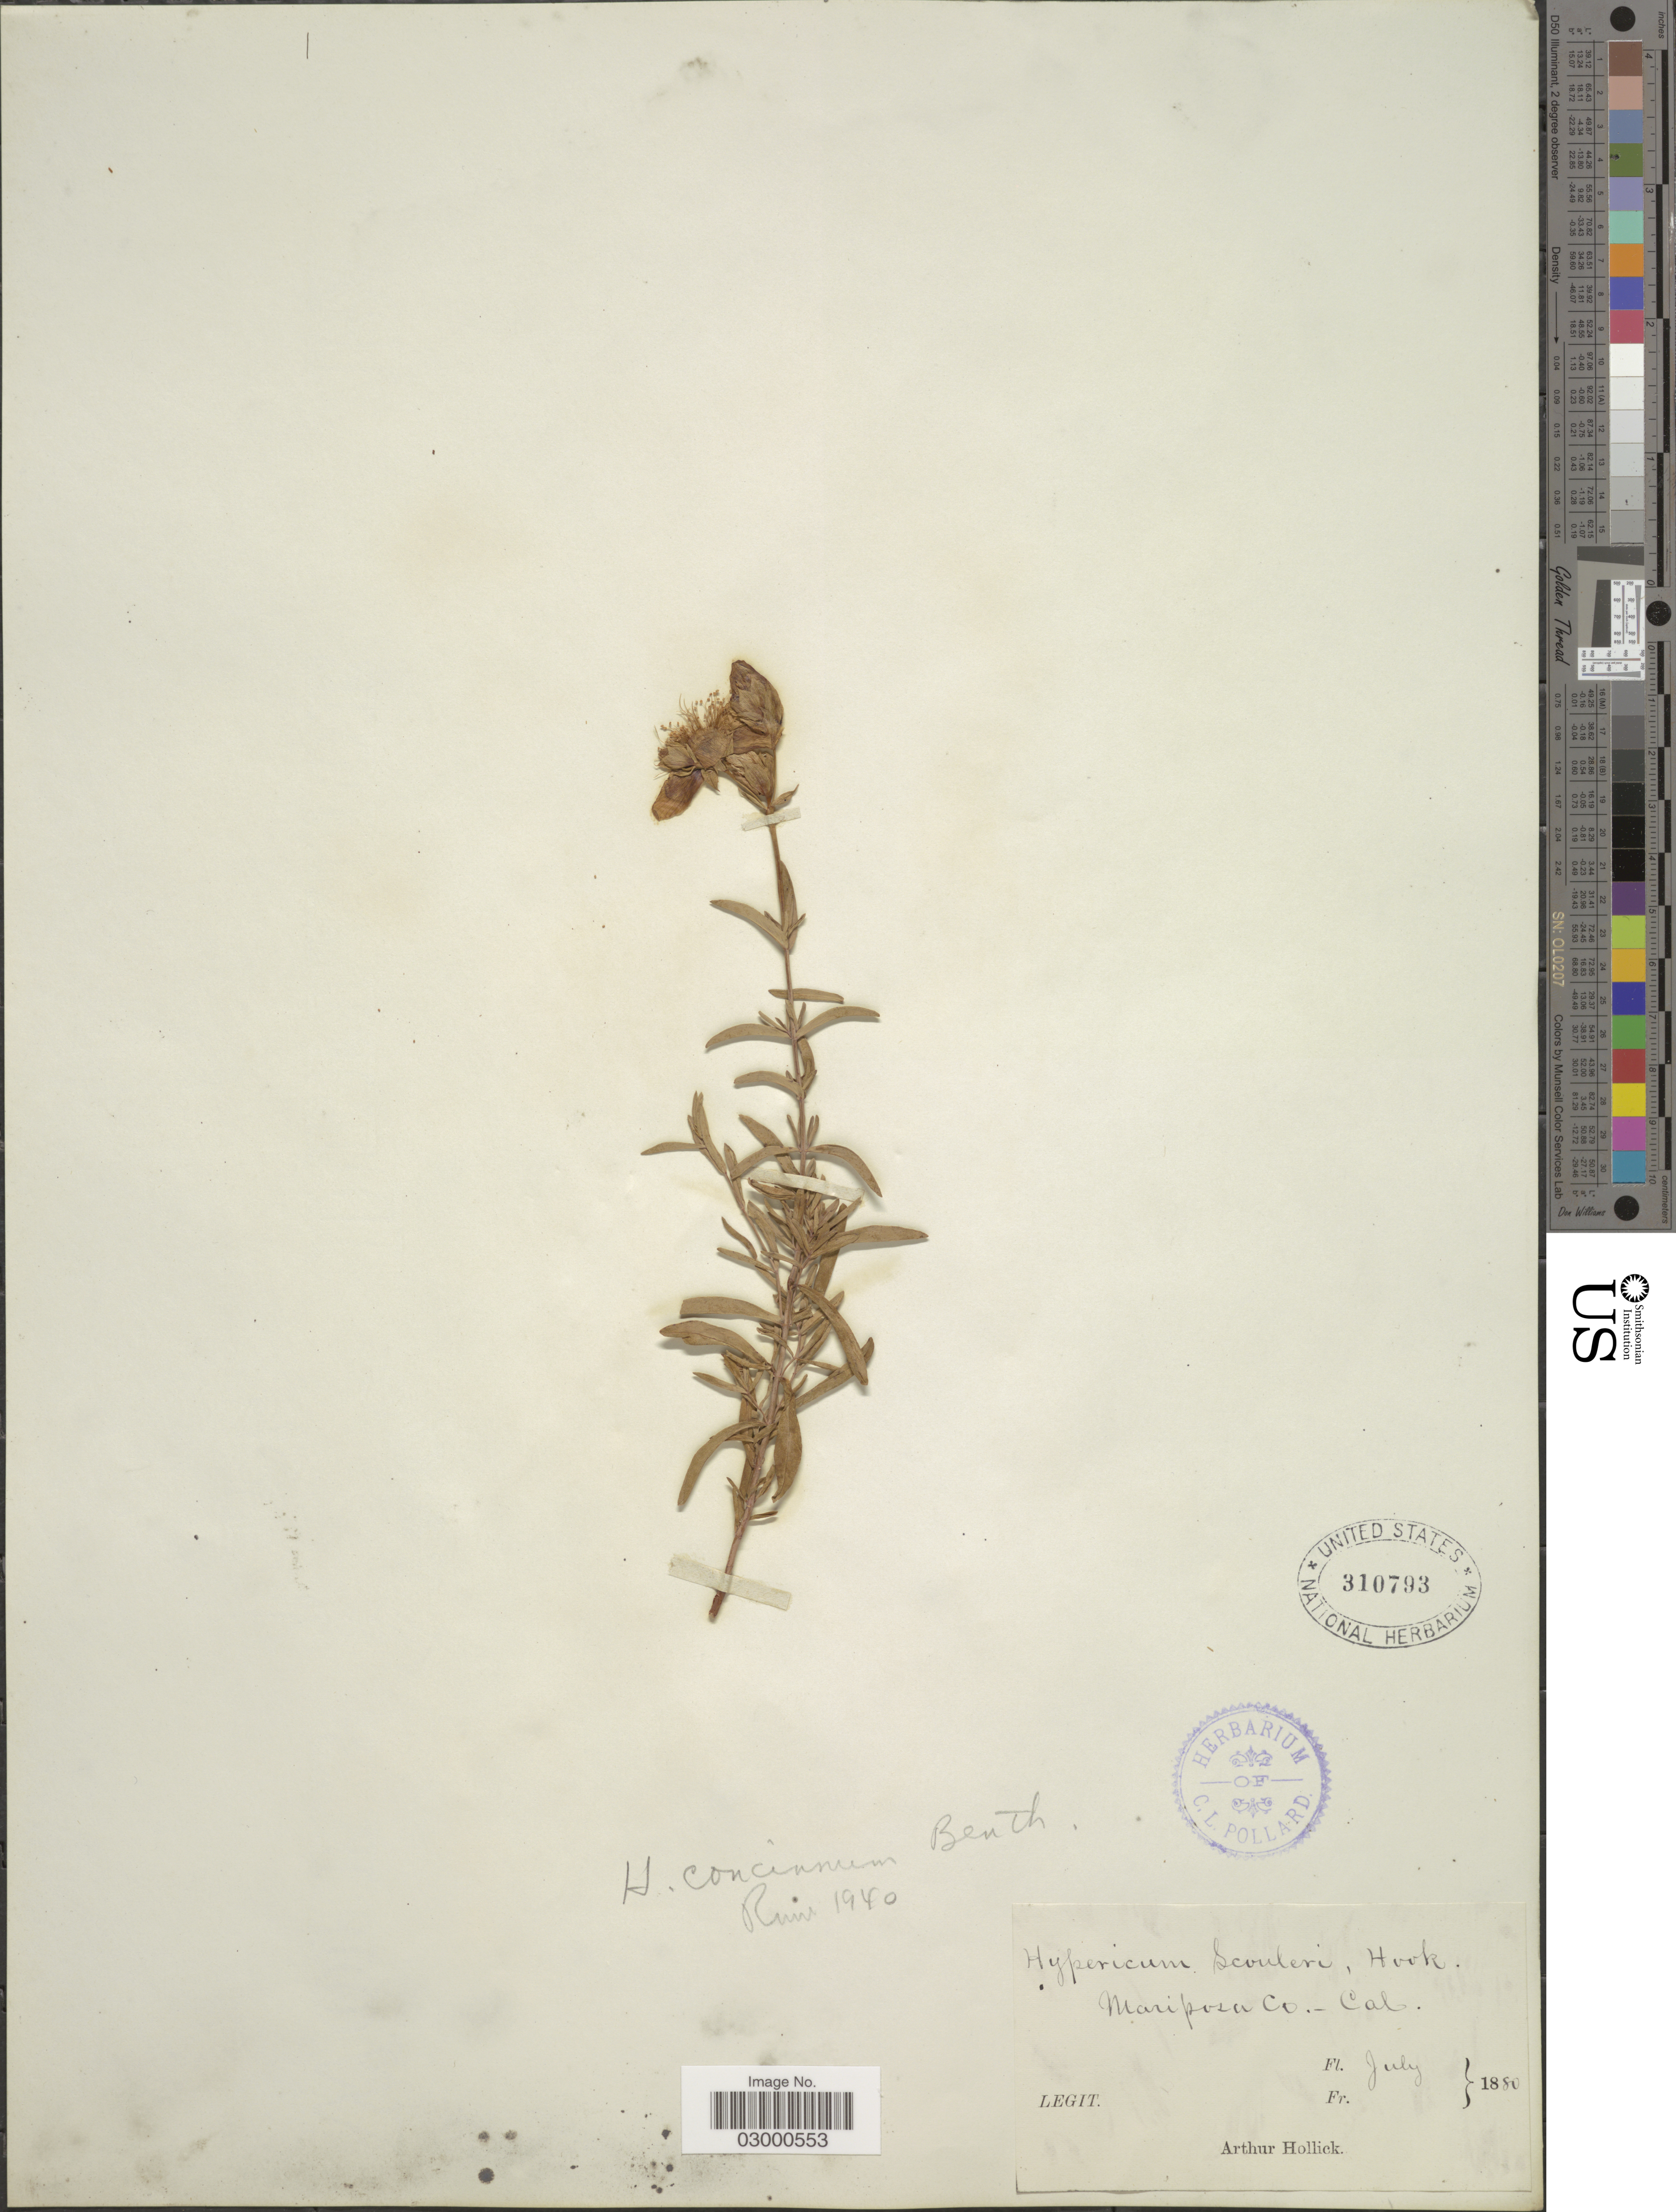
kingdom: Plantae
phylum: Tracheophyta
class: Magnoliopsida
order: Malpighiales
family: Hypericaceae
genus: Hypericum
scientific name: Hypericum concinnum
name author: Benth.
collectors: A. Hollick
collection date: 1880-07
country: United States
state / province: California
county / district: Mariposa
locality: Mariposa Co.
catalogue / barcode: US 310793